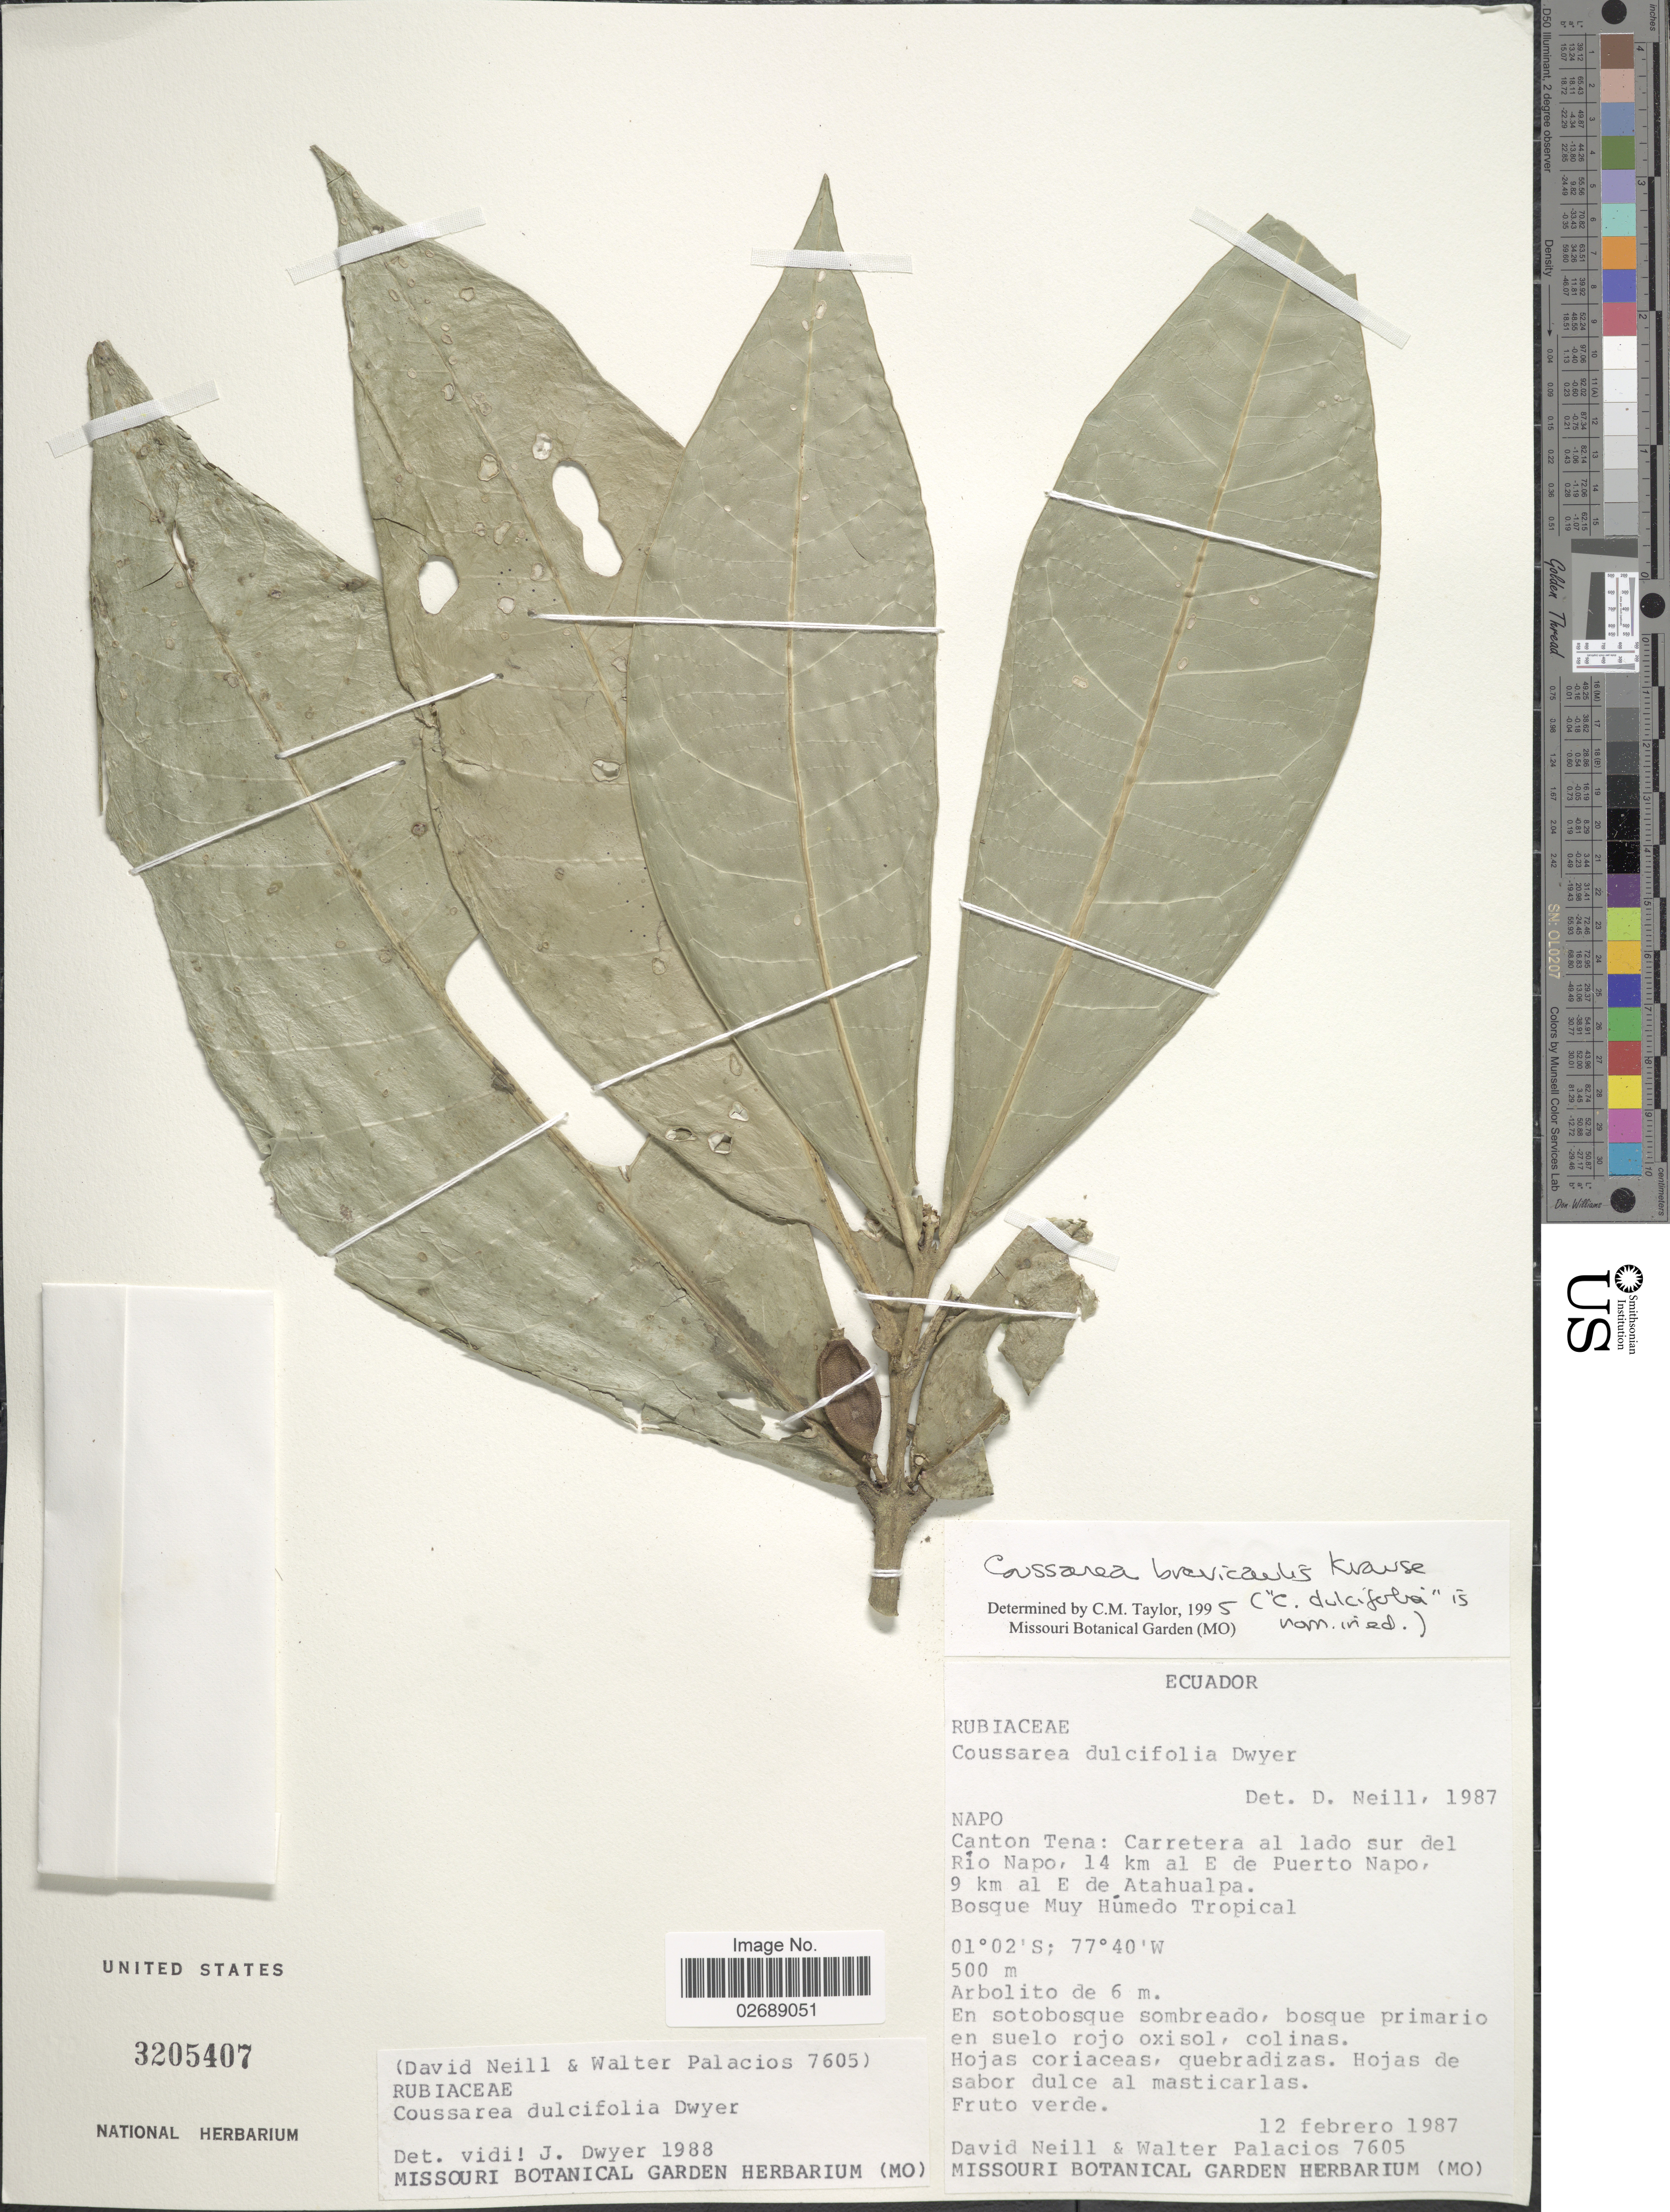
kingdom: Plantae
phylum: Tracheophyta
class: Magnoliopsida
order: Gentianales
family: Rubiaceae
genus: Coussarea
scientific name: Coussarea brevicaulis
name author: K. Krause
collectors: D. Neill & W. Palacios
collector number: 7605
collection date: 1987-02-12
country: Ecuador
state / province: Napo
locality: Canton Tena: Carretera al lado sur del Rio Napo, 14 km al E de Puerto Napo, 9 km al E de Atahualpa. Bosquw Muy Humedi Tropical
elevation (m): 500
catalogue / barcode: US 3205407